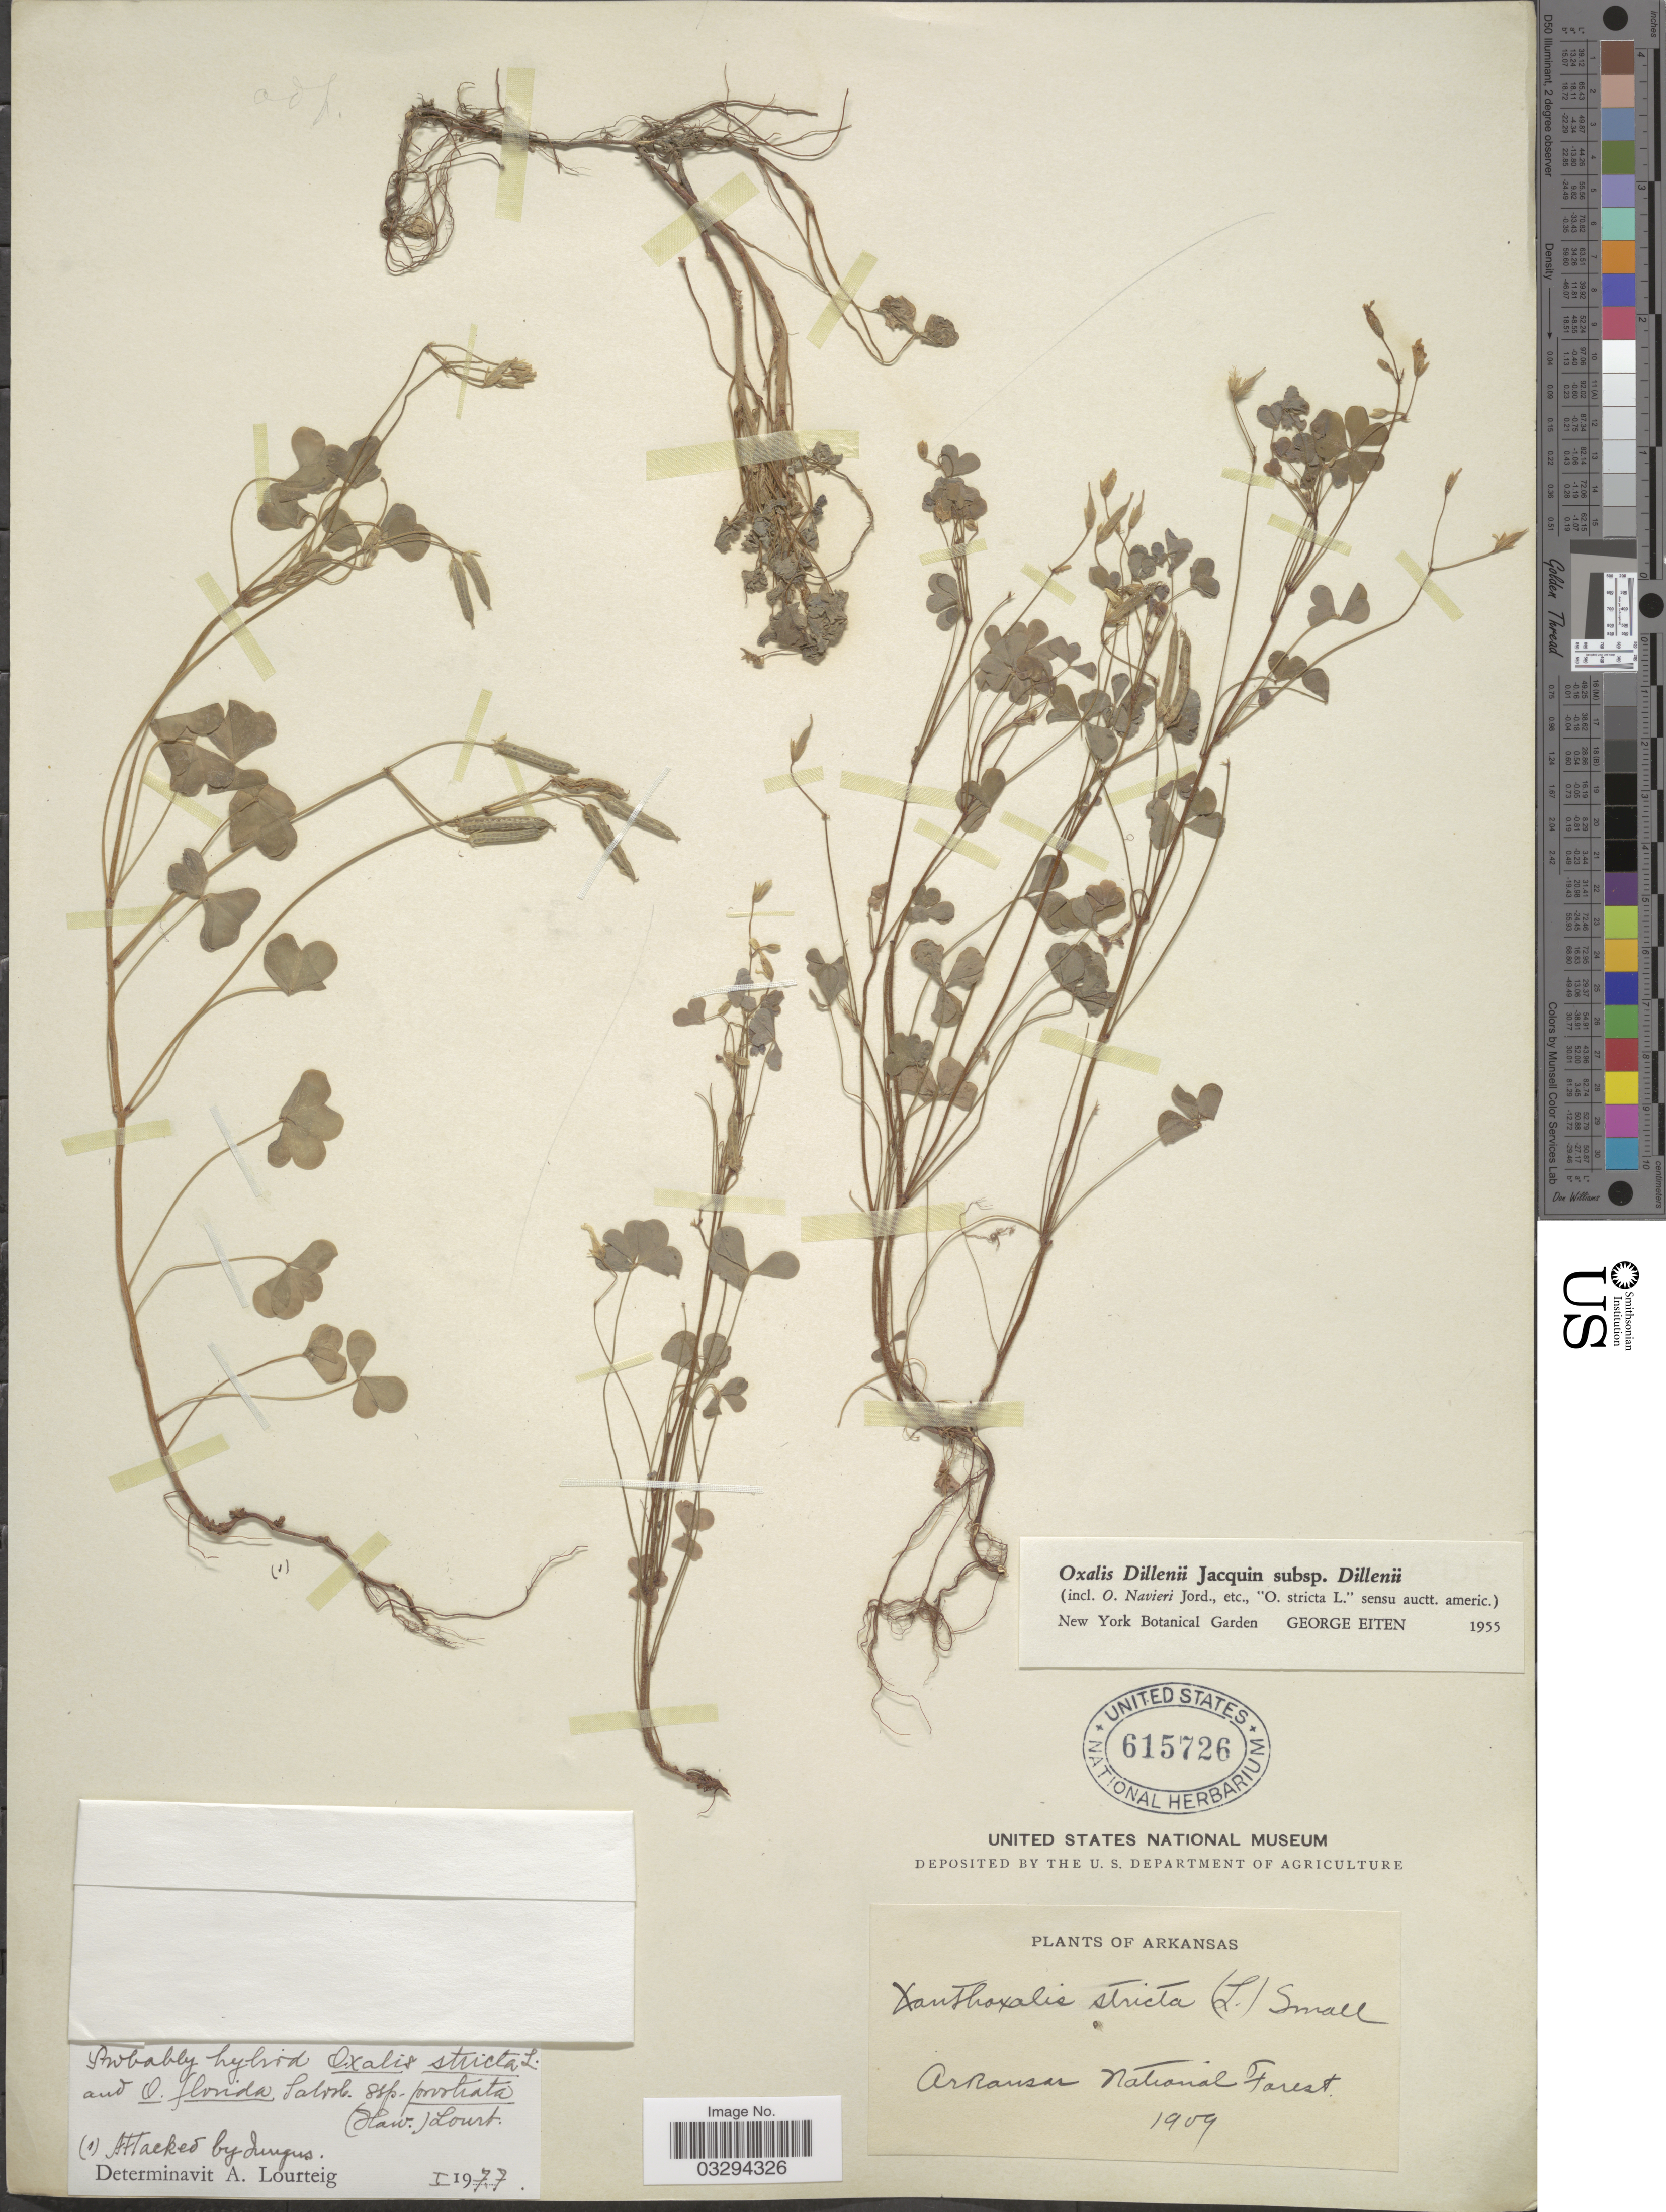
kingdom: Plantae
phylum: Tracheophyta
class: Magnoliopsida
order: Oxalidales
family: Oxalidaceae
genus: Oxalis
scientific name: Oxalis florida subsp. prostrata x O. stricta L.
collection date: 1909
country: United States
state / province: Arkansas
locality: Arkansas National Forest.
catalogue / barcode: US 615726